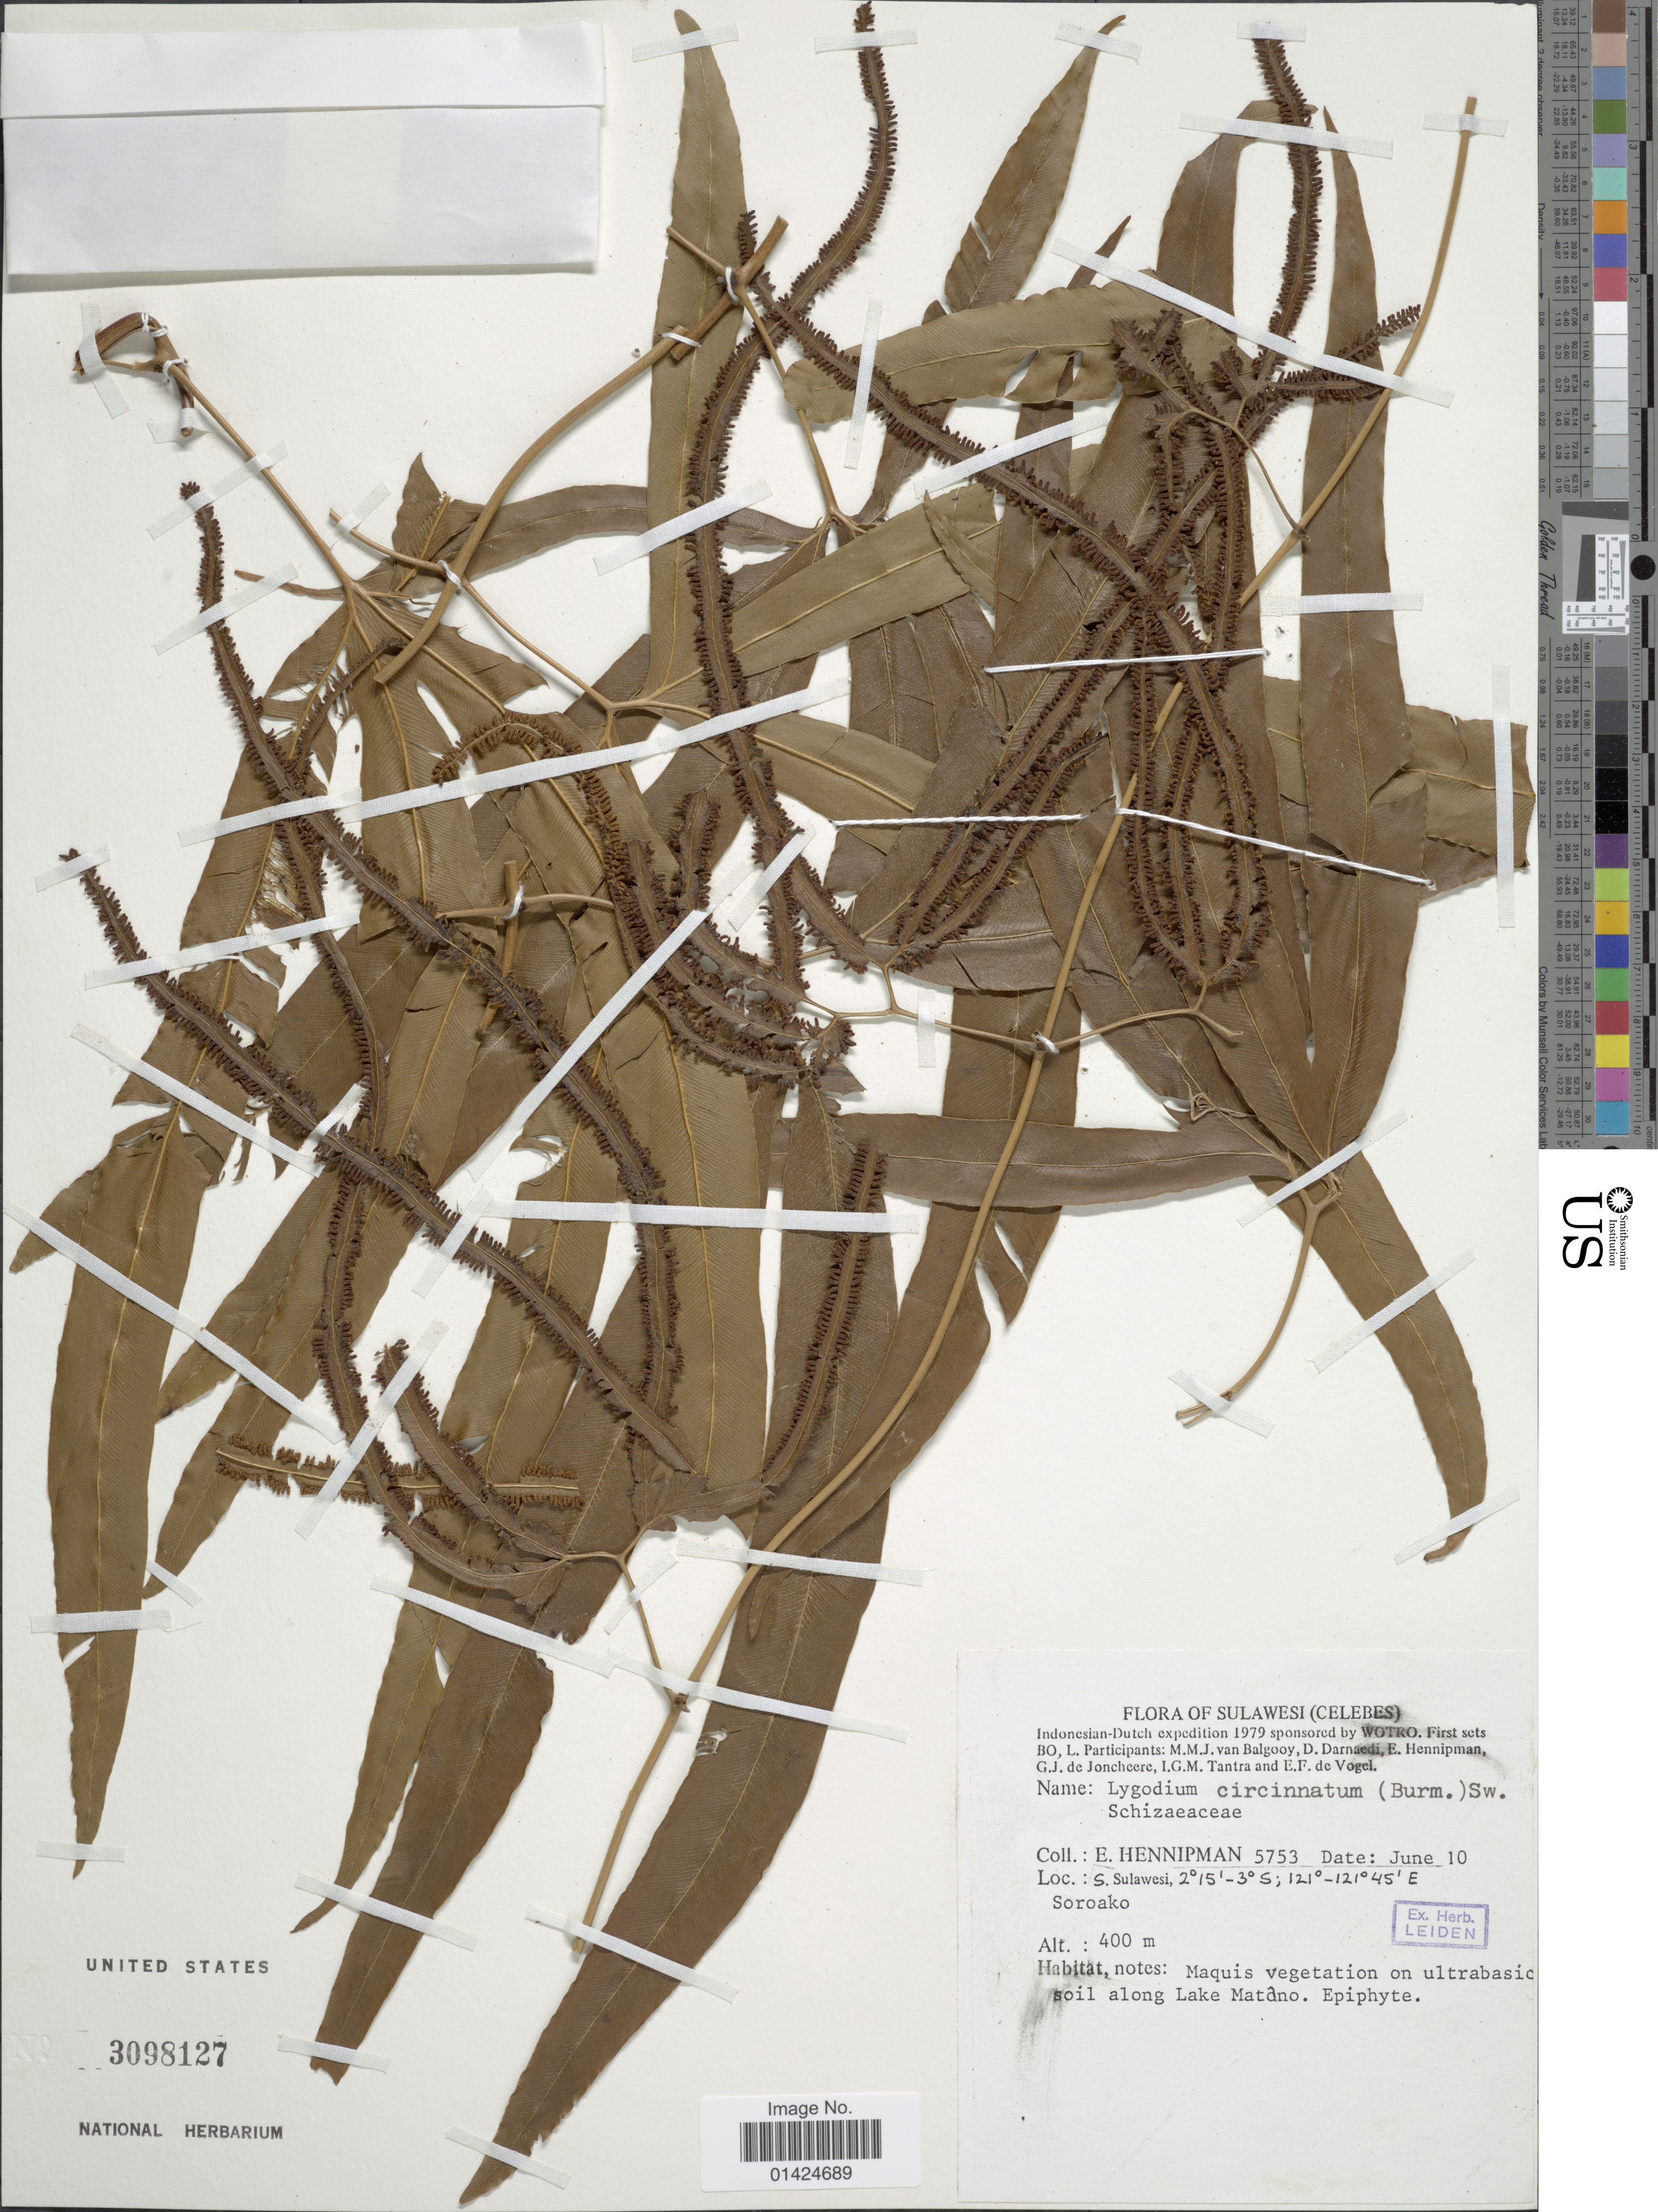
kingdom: Plantae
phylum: Tracheophyta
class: Polypodiopsida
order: Schizaeales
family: Lygodiaceae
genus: Lygodium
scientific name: Lygodium circinnatum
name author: (Burm. f.) Sw.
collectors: E. Hennipman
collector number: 5753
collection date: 1979-06-10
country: Indonesia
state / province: Sulawesi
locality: Celebes. S. Sulawesi. Soroako.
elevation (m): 400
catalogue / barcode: US 3098127